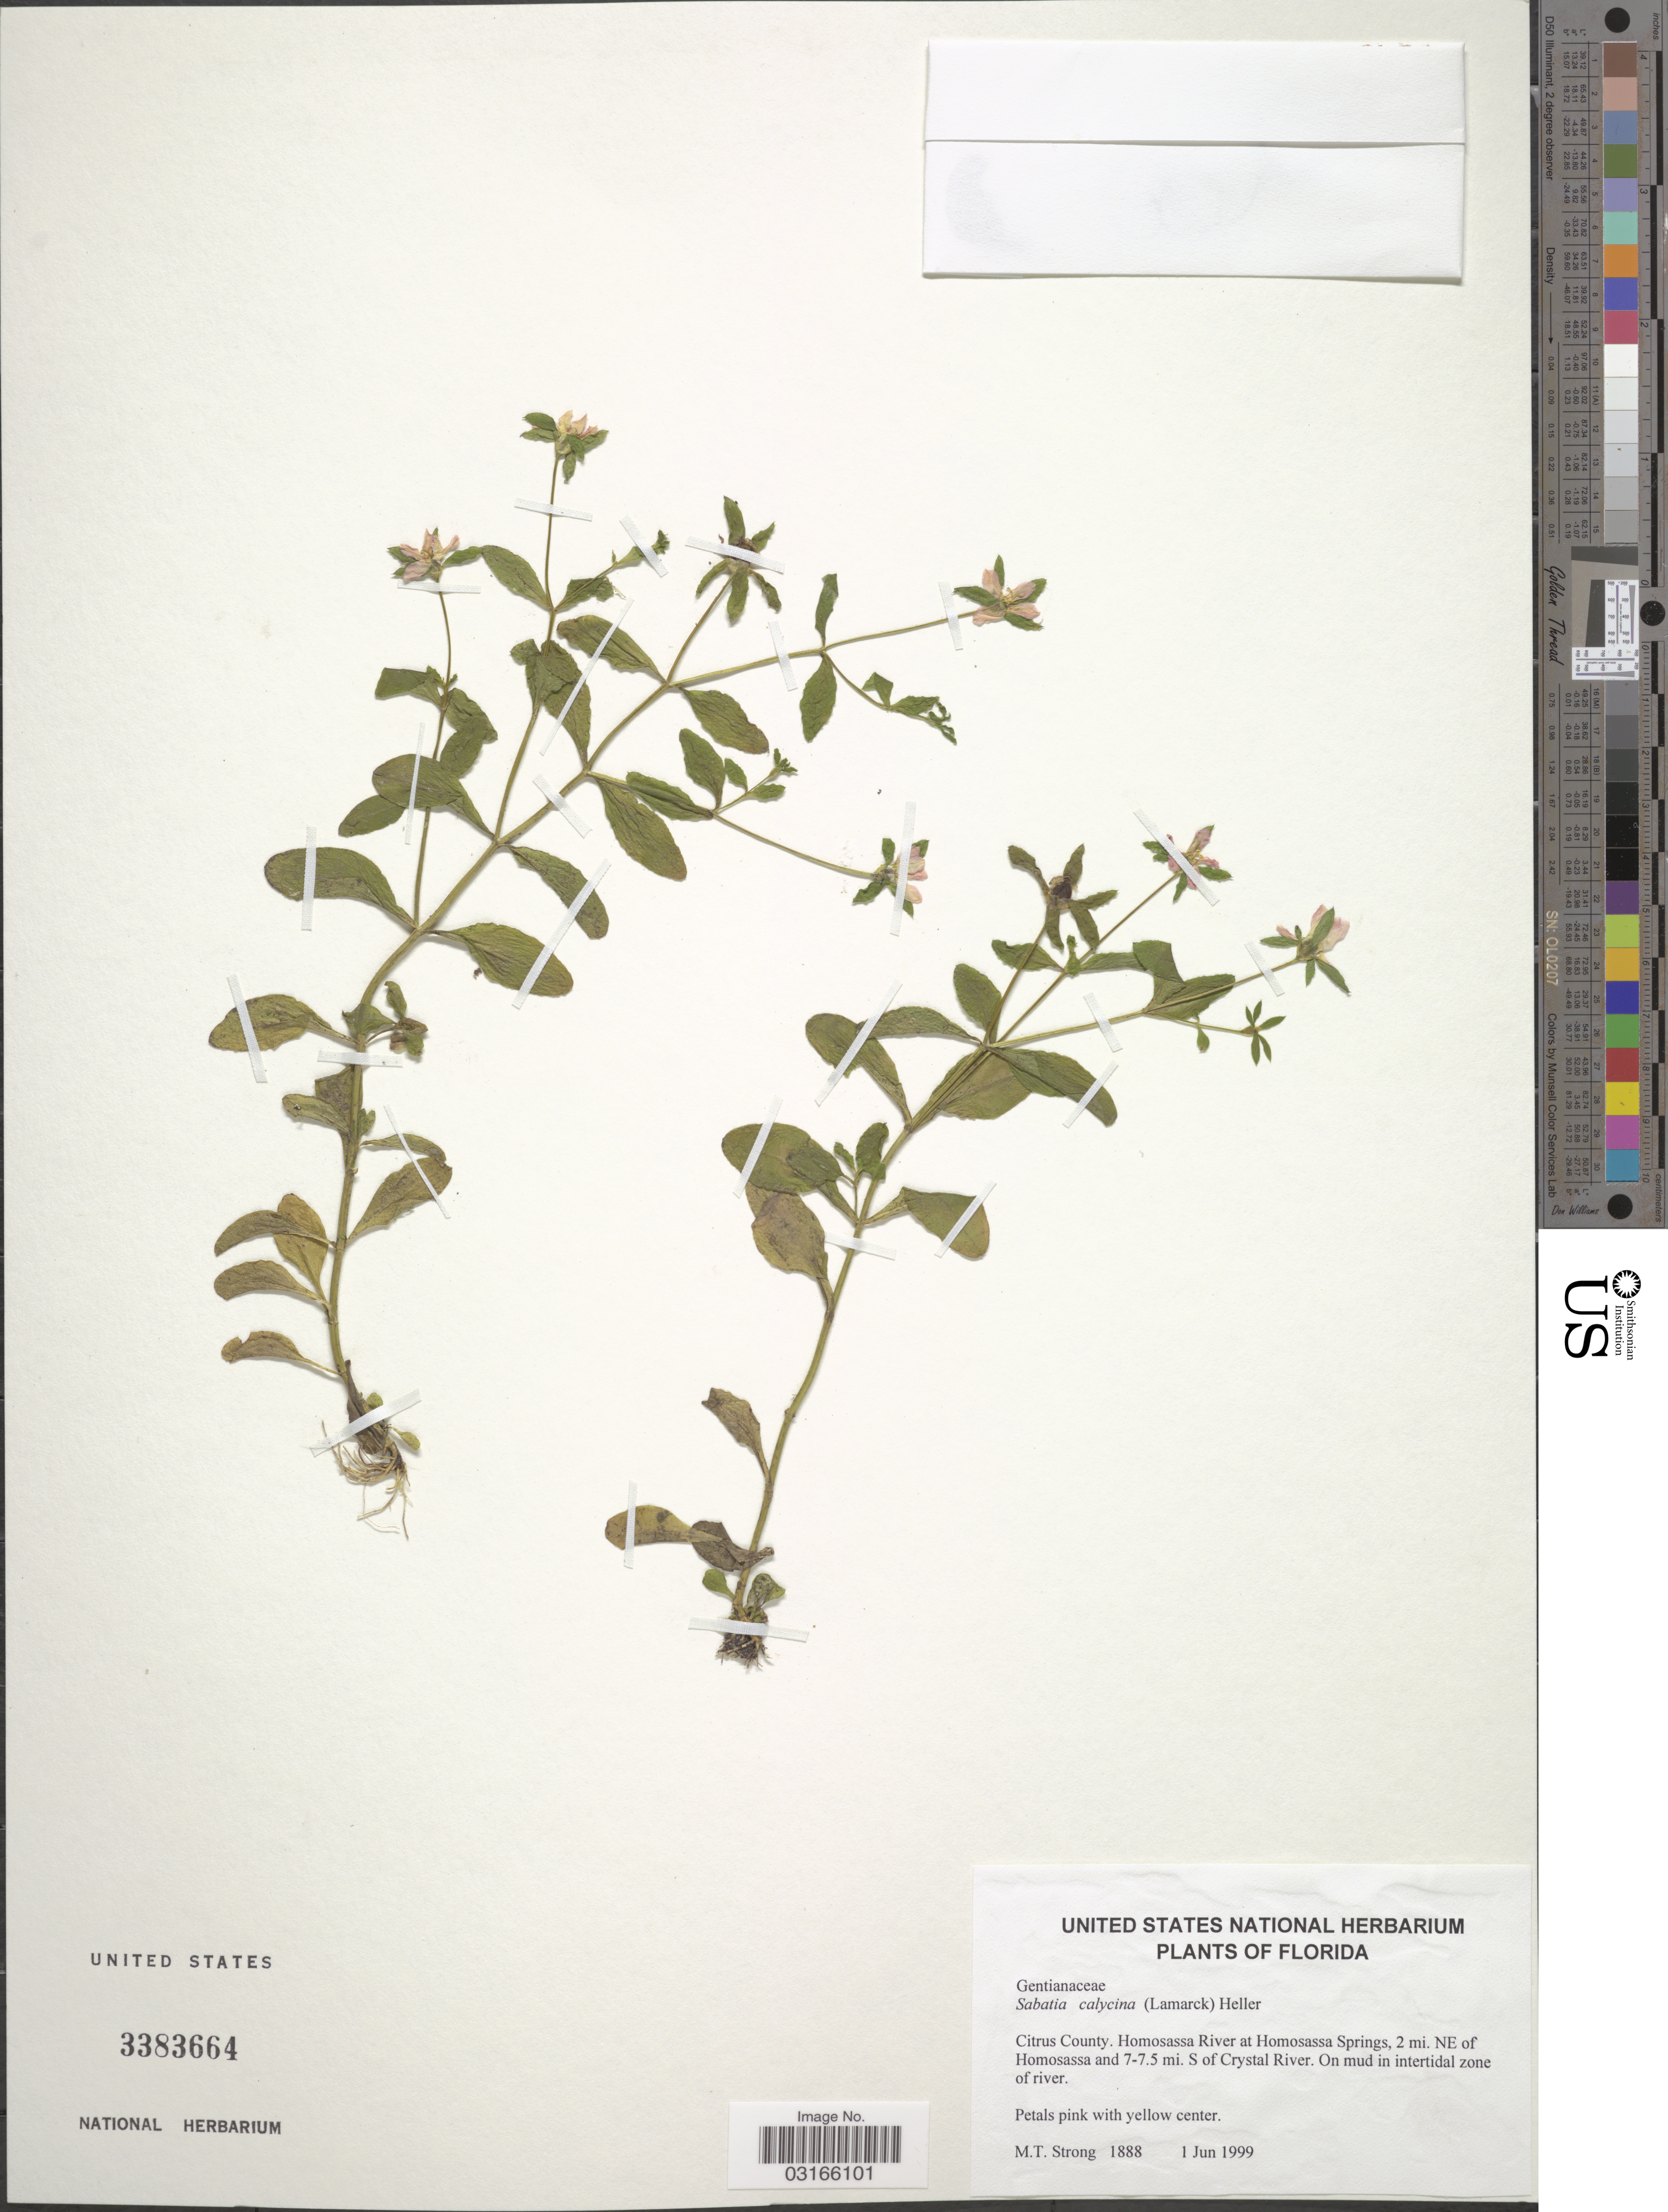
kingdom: Plantae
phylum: Tracheophyta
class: Magnoliopsida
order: Gentianales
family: Gentianaceae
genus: Sabatia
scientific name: Sabatia calycina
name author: (Lam.) A. Heller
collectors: M. T. Strong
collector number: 1888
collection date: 1999-06-01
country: United States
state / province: Florida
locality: Citrus County. Homosassa River at Homosassa Springs, 2 mi. NE of Homosassa and 7-7.5 mi. S of Crystal River.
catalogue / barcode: US 3383664